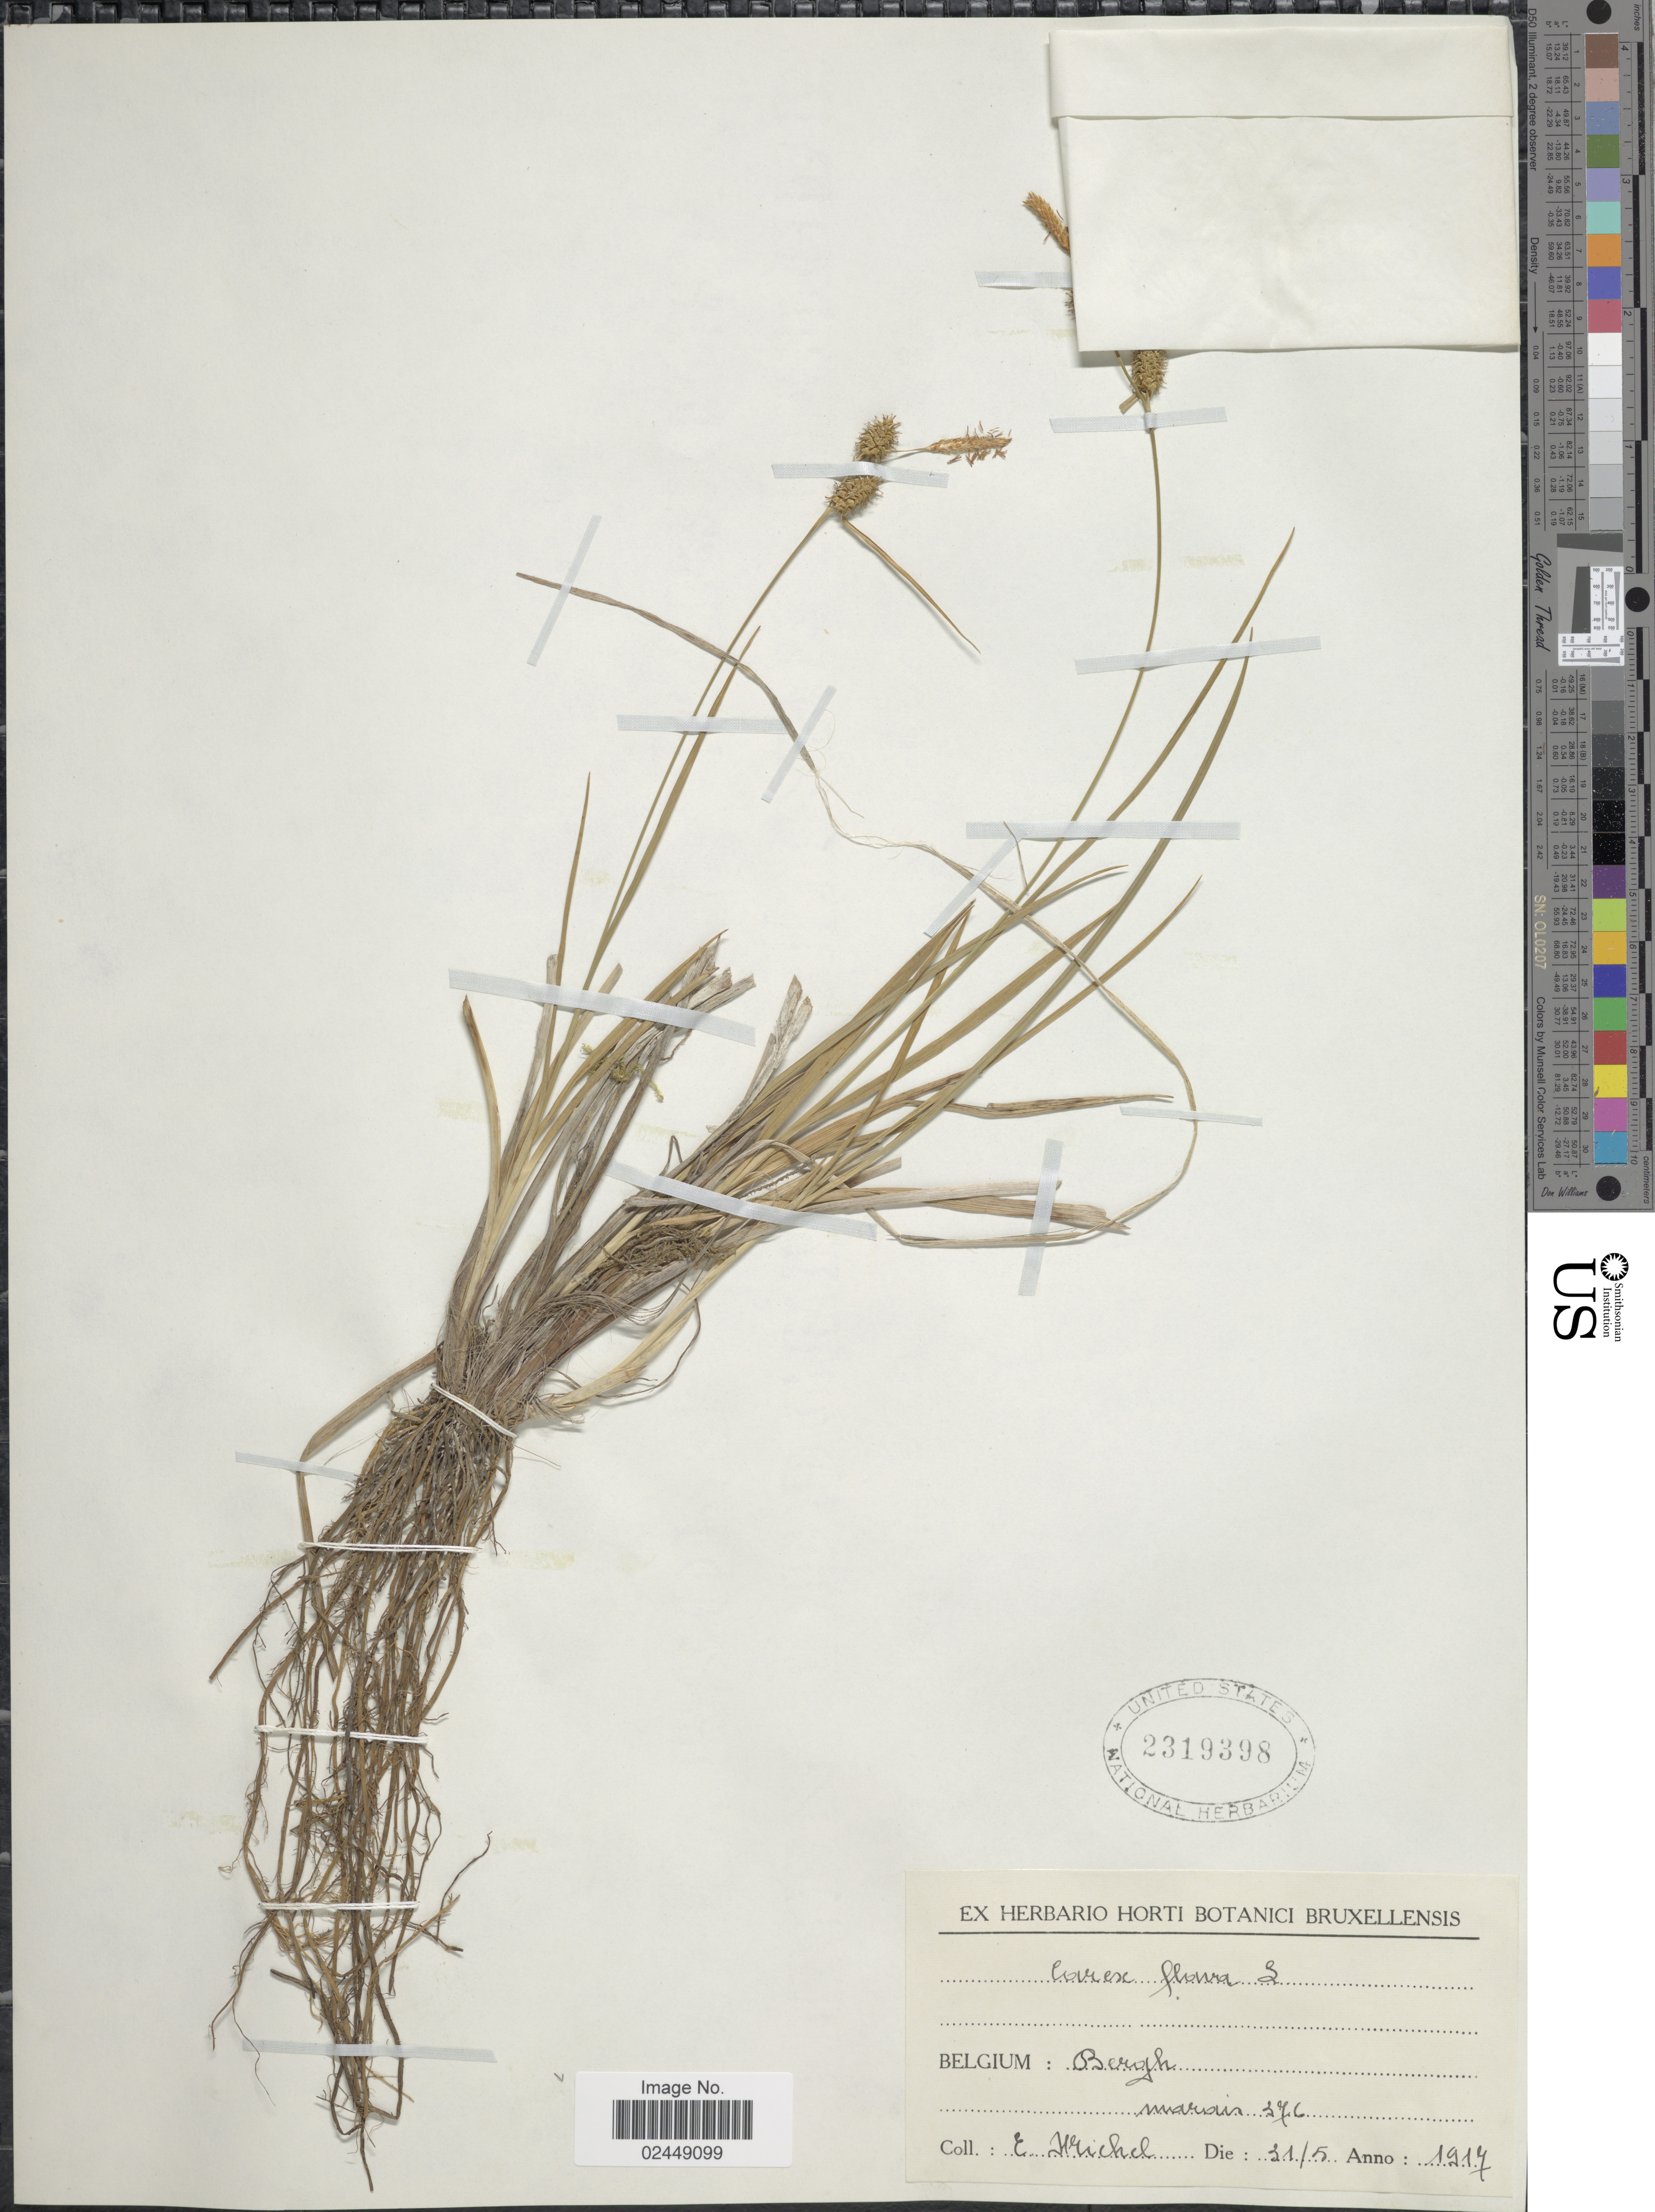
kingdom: Plantae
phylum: Tracheophyta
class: Liliopsida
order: Poales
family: Cyperaceae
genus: Carex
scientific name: Carex flava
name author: L.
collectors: E. Michel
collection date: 1917-05-31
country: Belgium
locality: Bergh, marais 376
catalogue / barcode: US 2319398